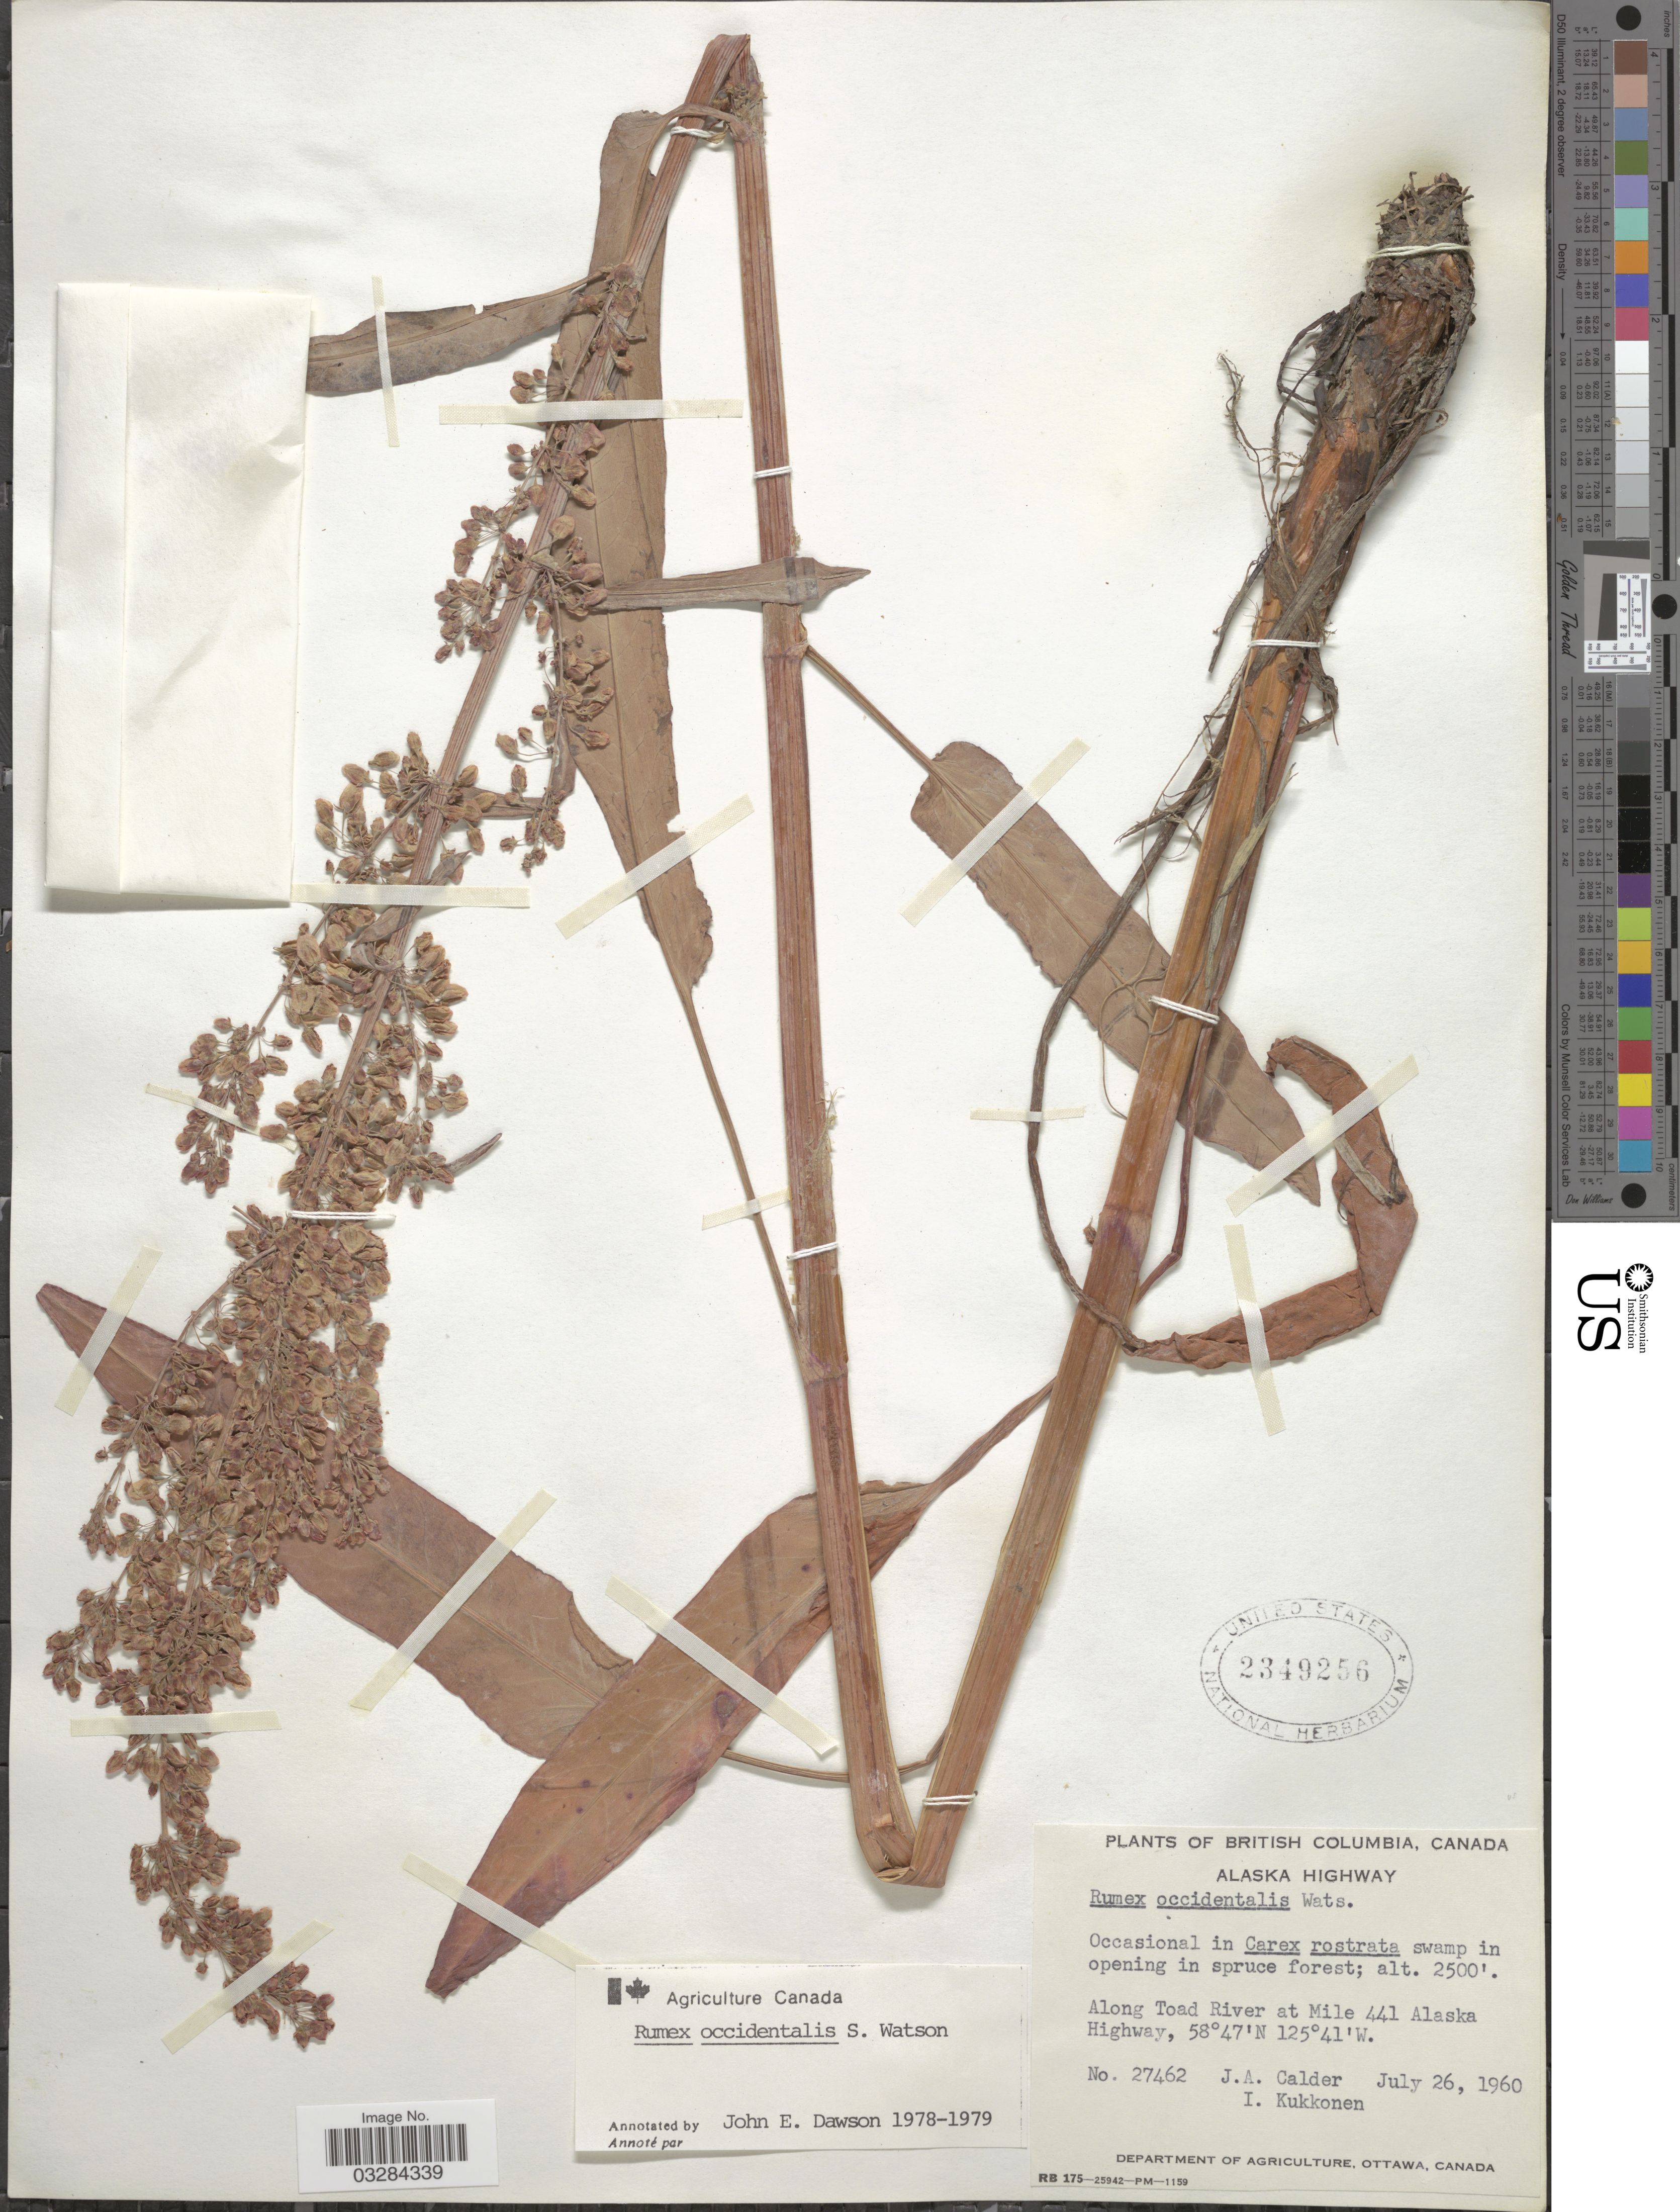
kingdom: Plantae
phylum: Tracheophyta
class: Magnoliopsida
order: Caryophyllales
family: Polygonaceae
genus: Rumex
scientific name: Rumex occidentalis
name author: S. Watson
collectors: J. A. Calder & I. Kukkonen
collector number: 27462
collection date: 1960-07-26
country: Canada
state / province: British Columbia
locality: Alaska Highway. Along Toad River at Mile 441 Alaska Highway.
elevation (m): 762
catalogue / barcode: US 2349256